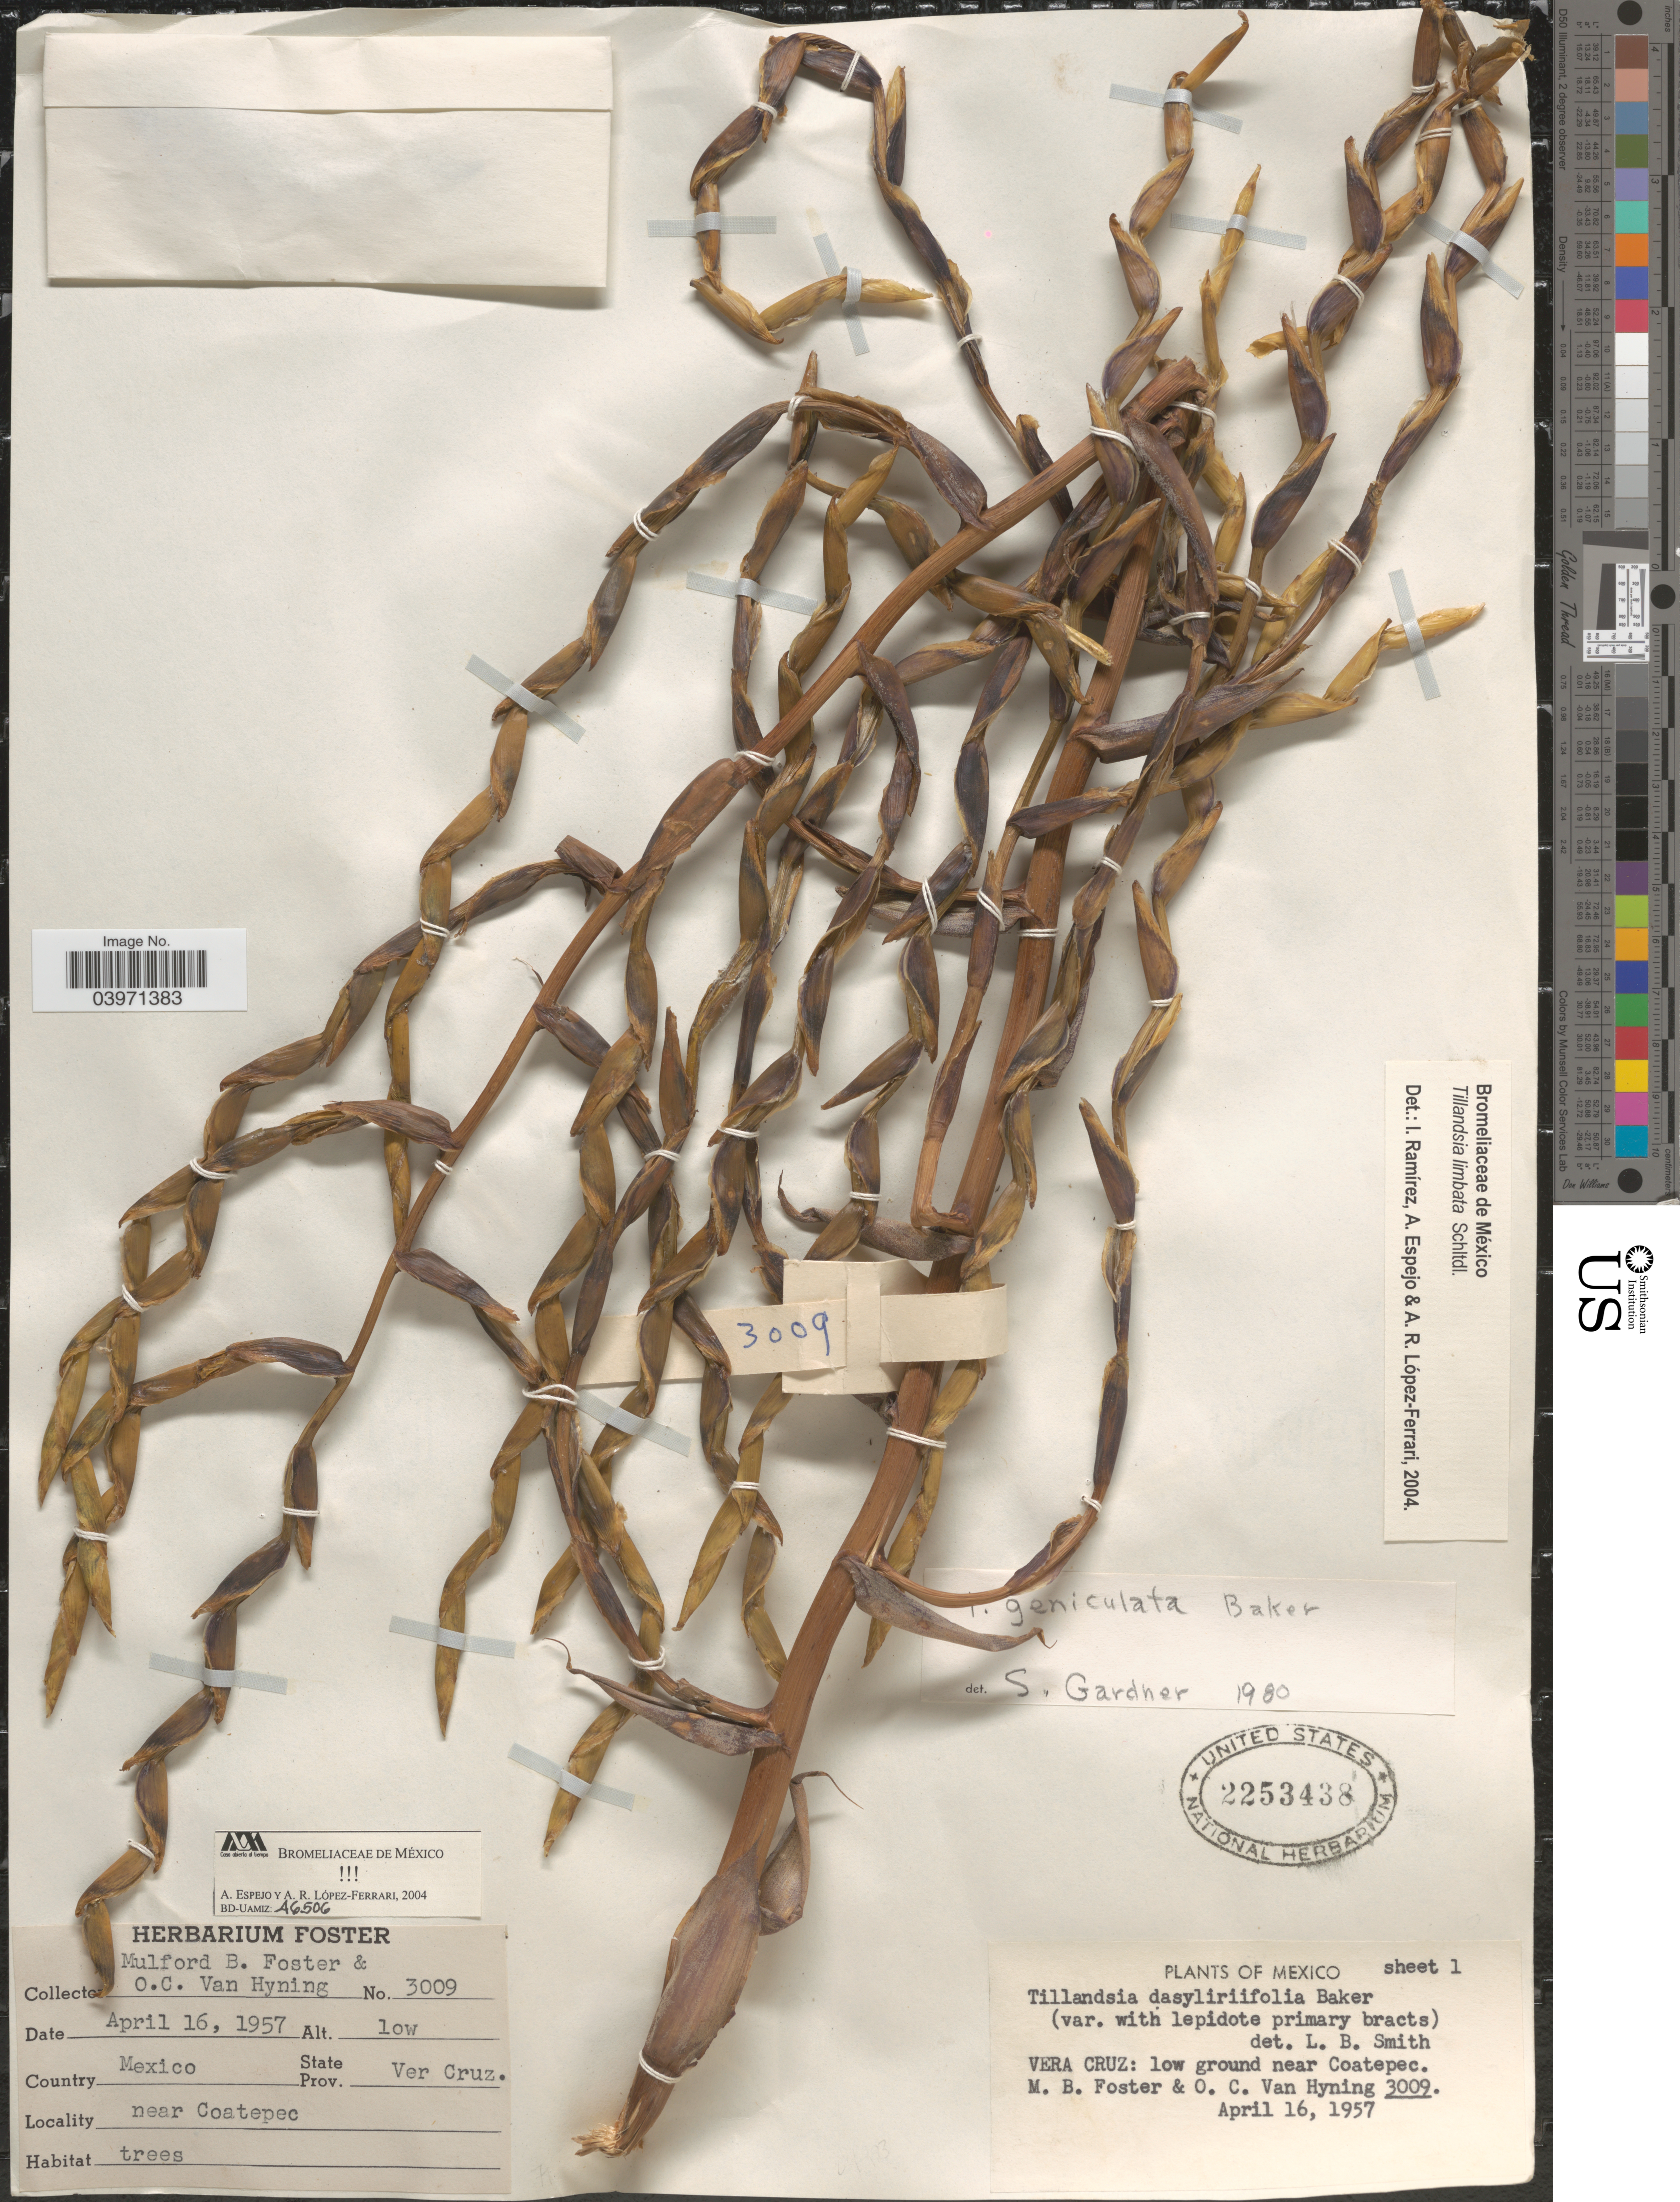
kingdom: Plantae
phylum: Tracheophyta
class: Liliopsida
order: Poales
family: Bromeliaceae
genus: Tillandsia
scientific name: Tillandsia limbata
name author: Schltdl.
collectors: M. B. Foster & O. Van Hyning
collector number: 3009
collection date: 1957-04-16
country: Mexico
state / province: Veracruz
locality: State Prov. Ver Cruz near Coatepec.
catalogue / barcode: US 2253438